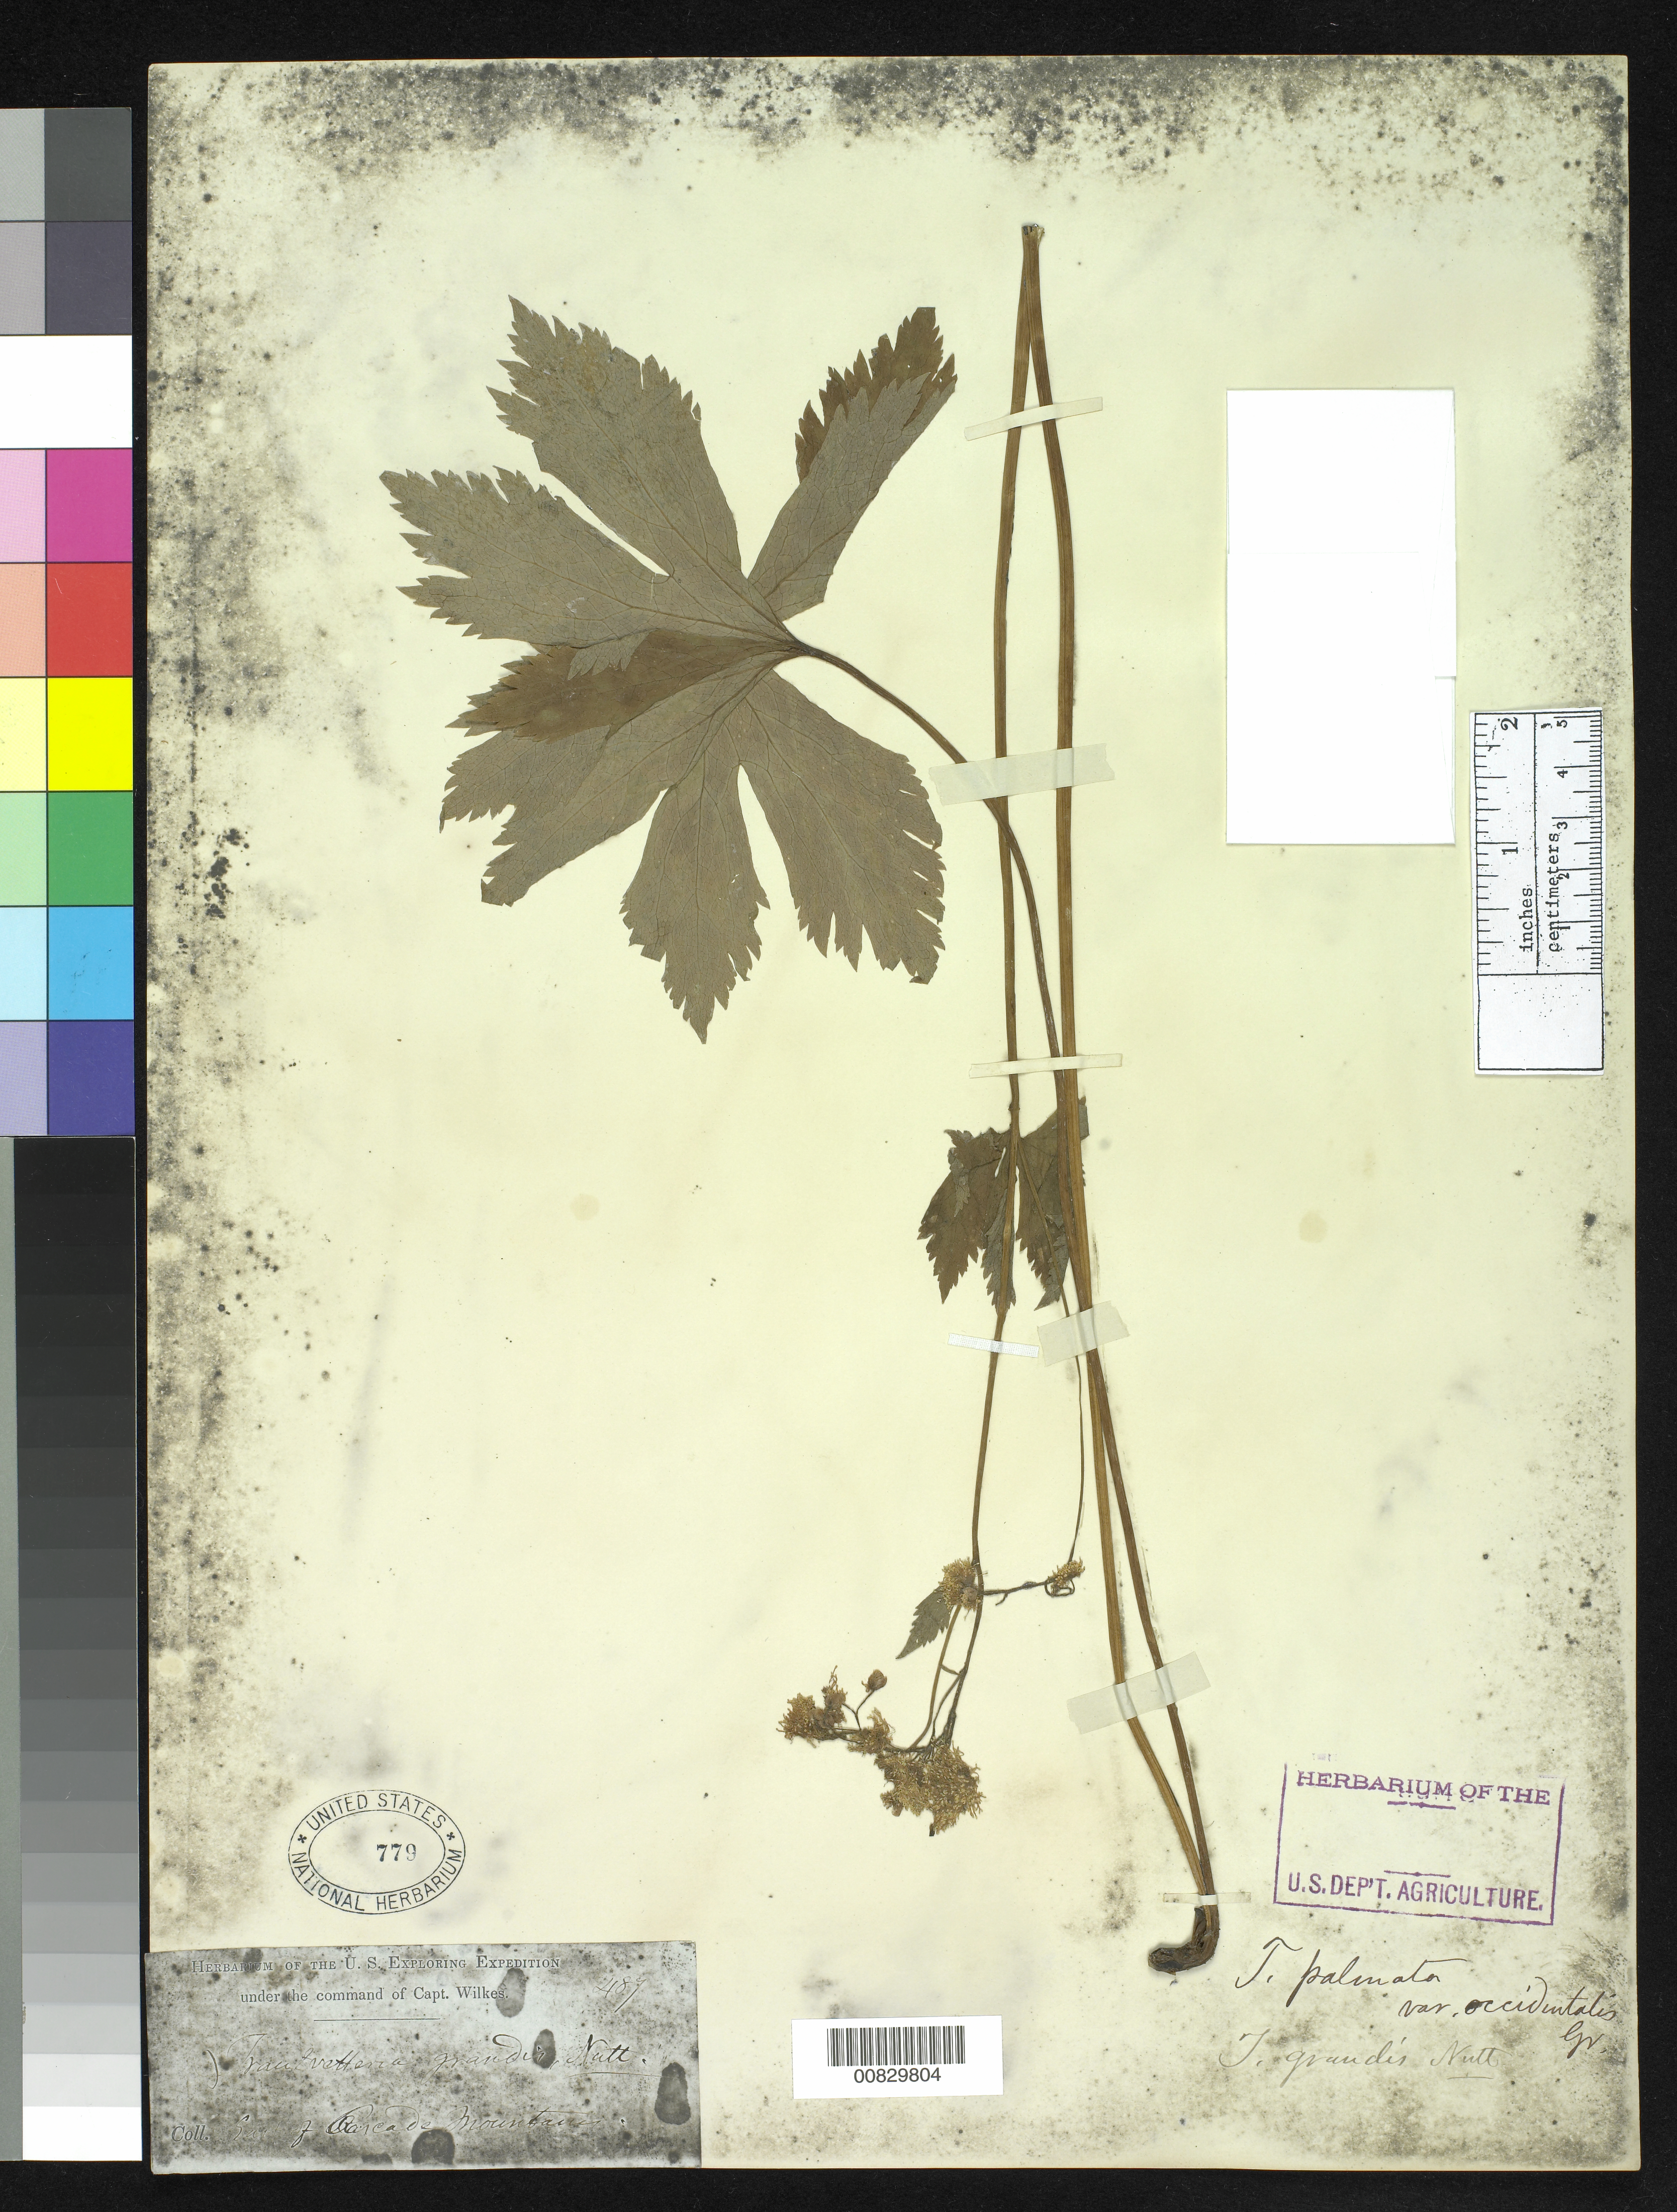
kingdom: Plantae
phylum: Tracheophyta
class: Magnoliopsida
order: Ranunculales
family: Ranunculaceae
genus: Trautvetteria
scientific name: Trautvetteria caroliniensis var. grandis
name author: (Water) Vail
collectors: Wilkes Explor. Exped.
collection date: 1838/1842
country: United States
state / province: Washington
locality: East of Cascade Mountains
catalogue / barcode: US 779